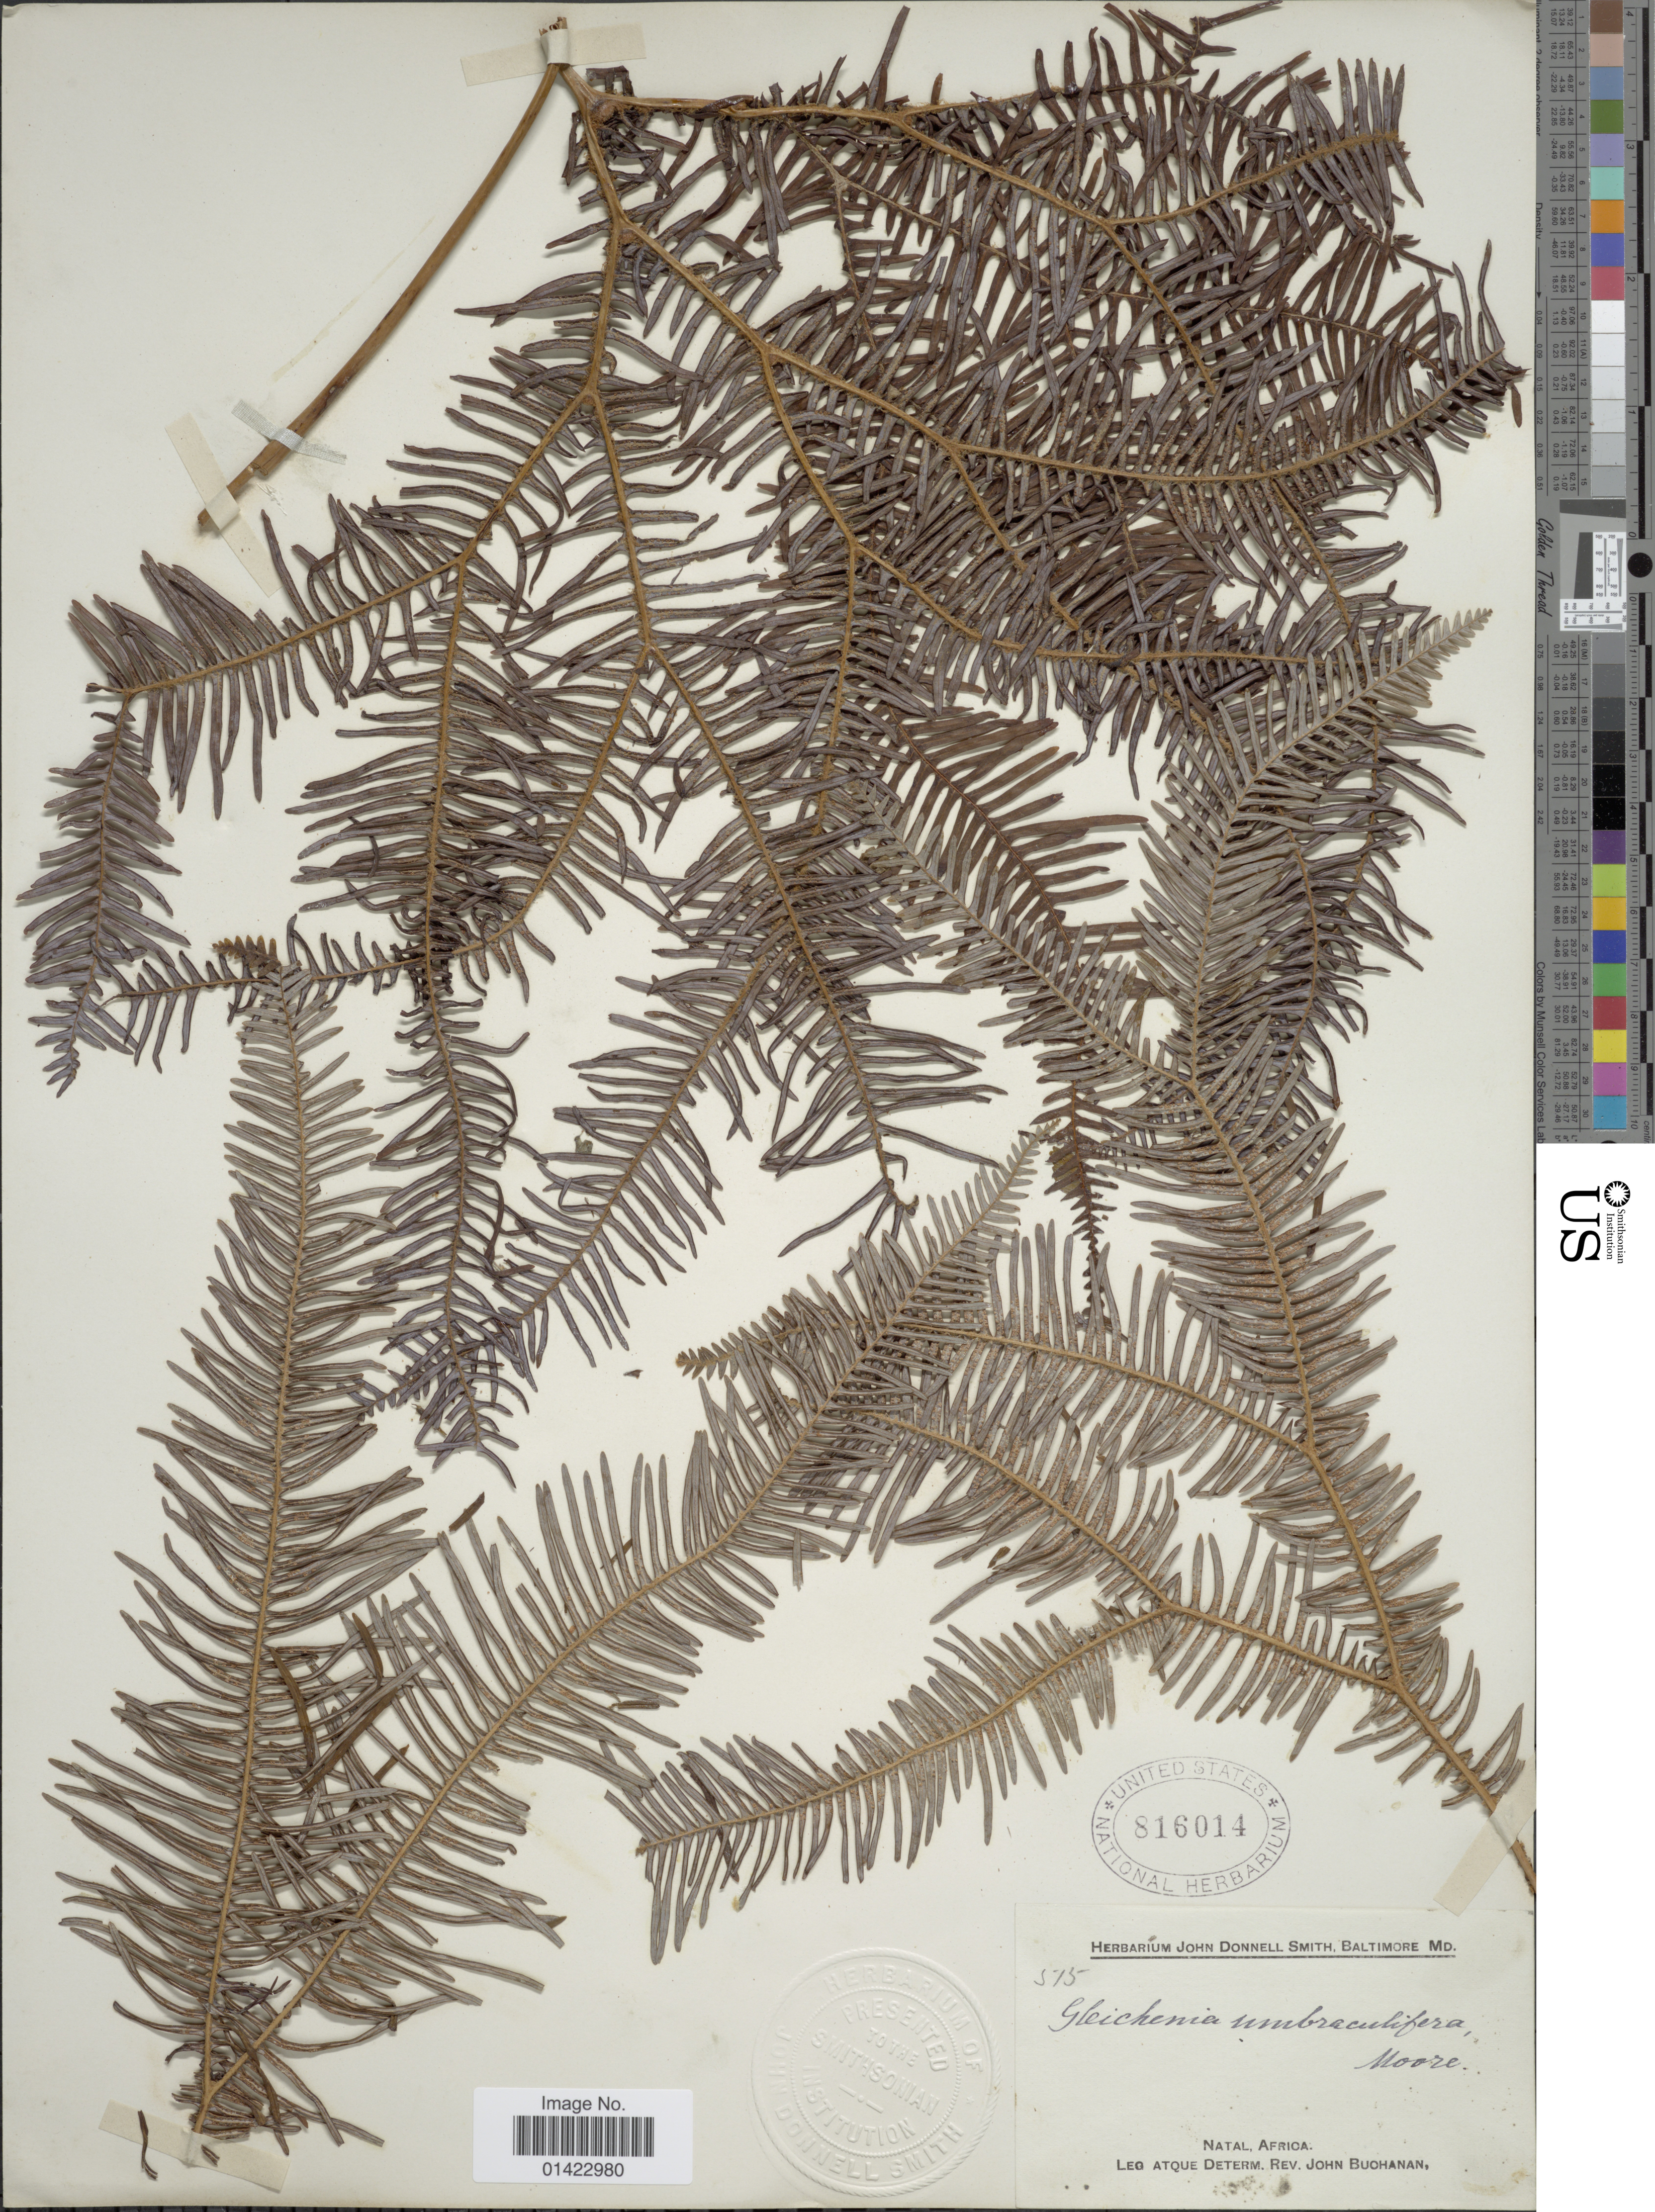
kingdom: Plantae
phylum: Tracheophyta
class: Polypodiopsida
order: Gleicheniales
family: Gleicheniaceae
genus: Sticherus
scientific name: Sticherus umbraculiferus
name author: (Kunze) Ching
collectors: J. Buchanan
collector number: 575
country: South Africa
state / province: KwaZulu-Natal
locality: Natal, Africa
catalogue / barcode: US 816014